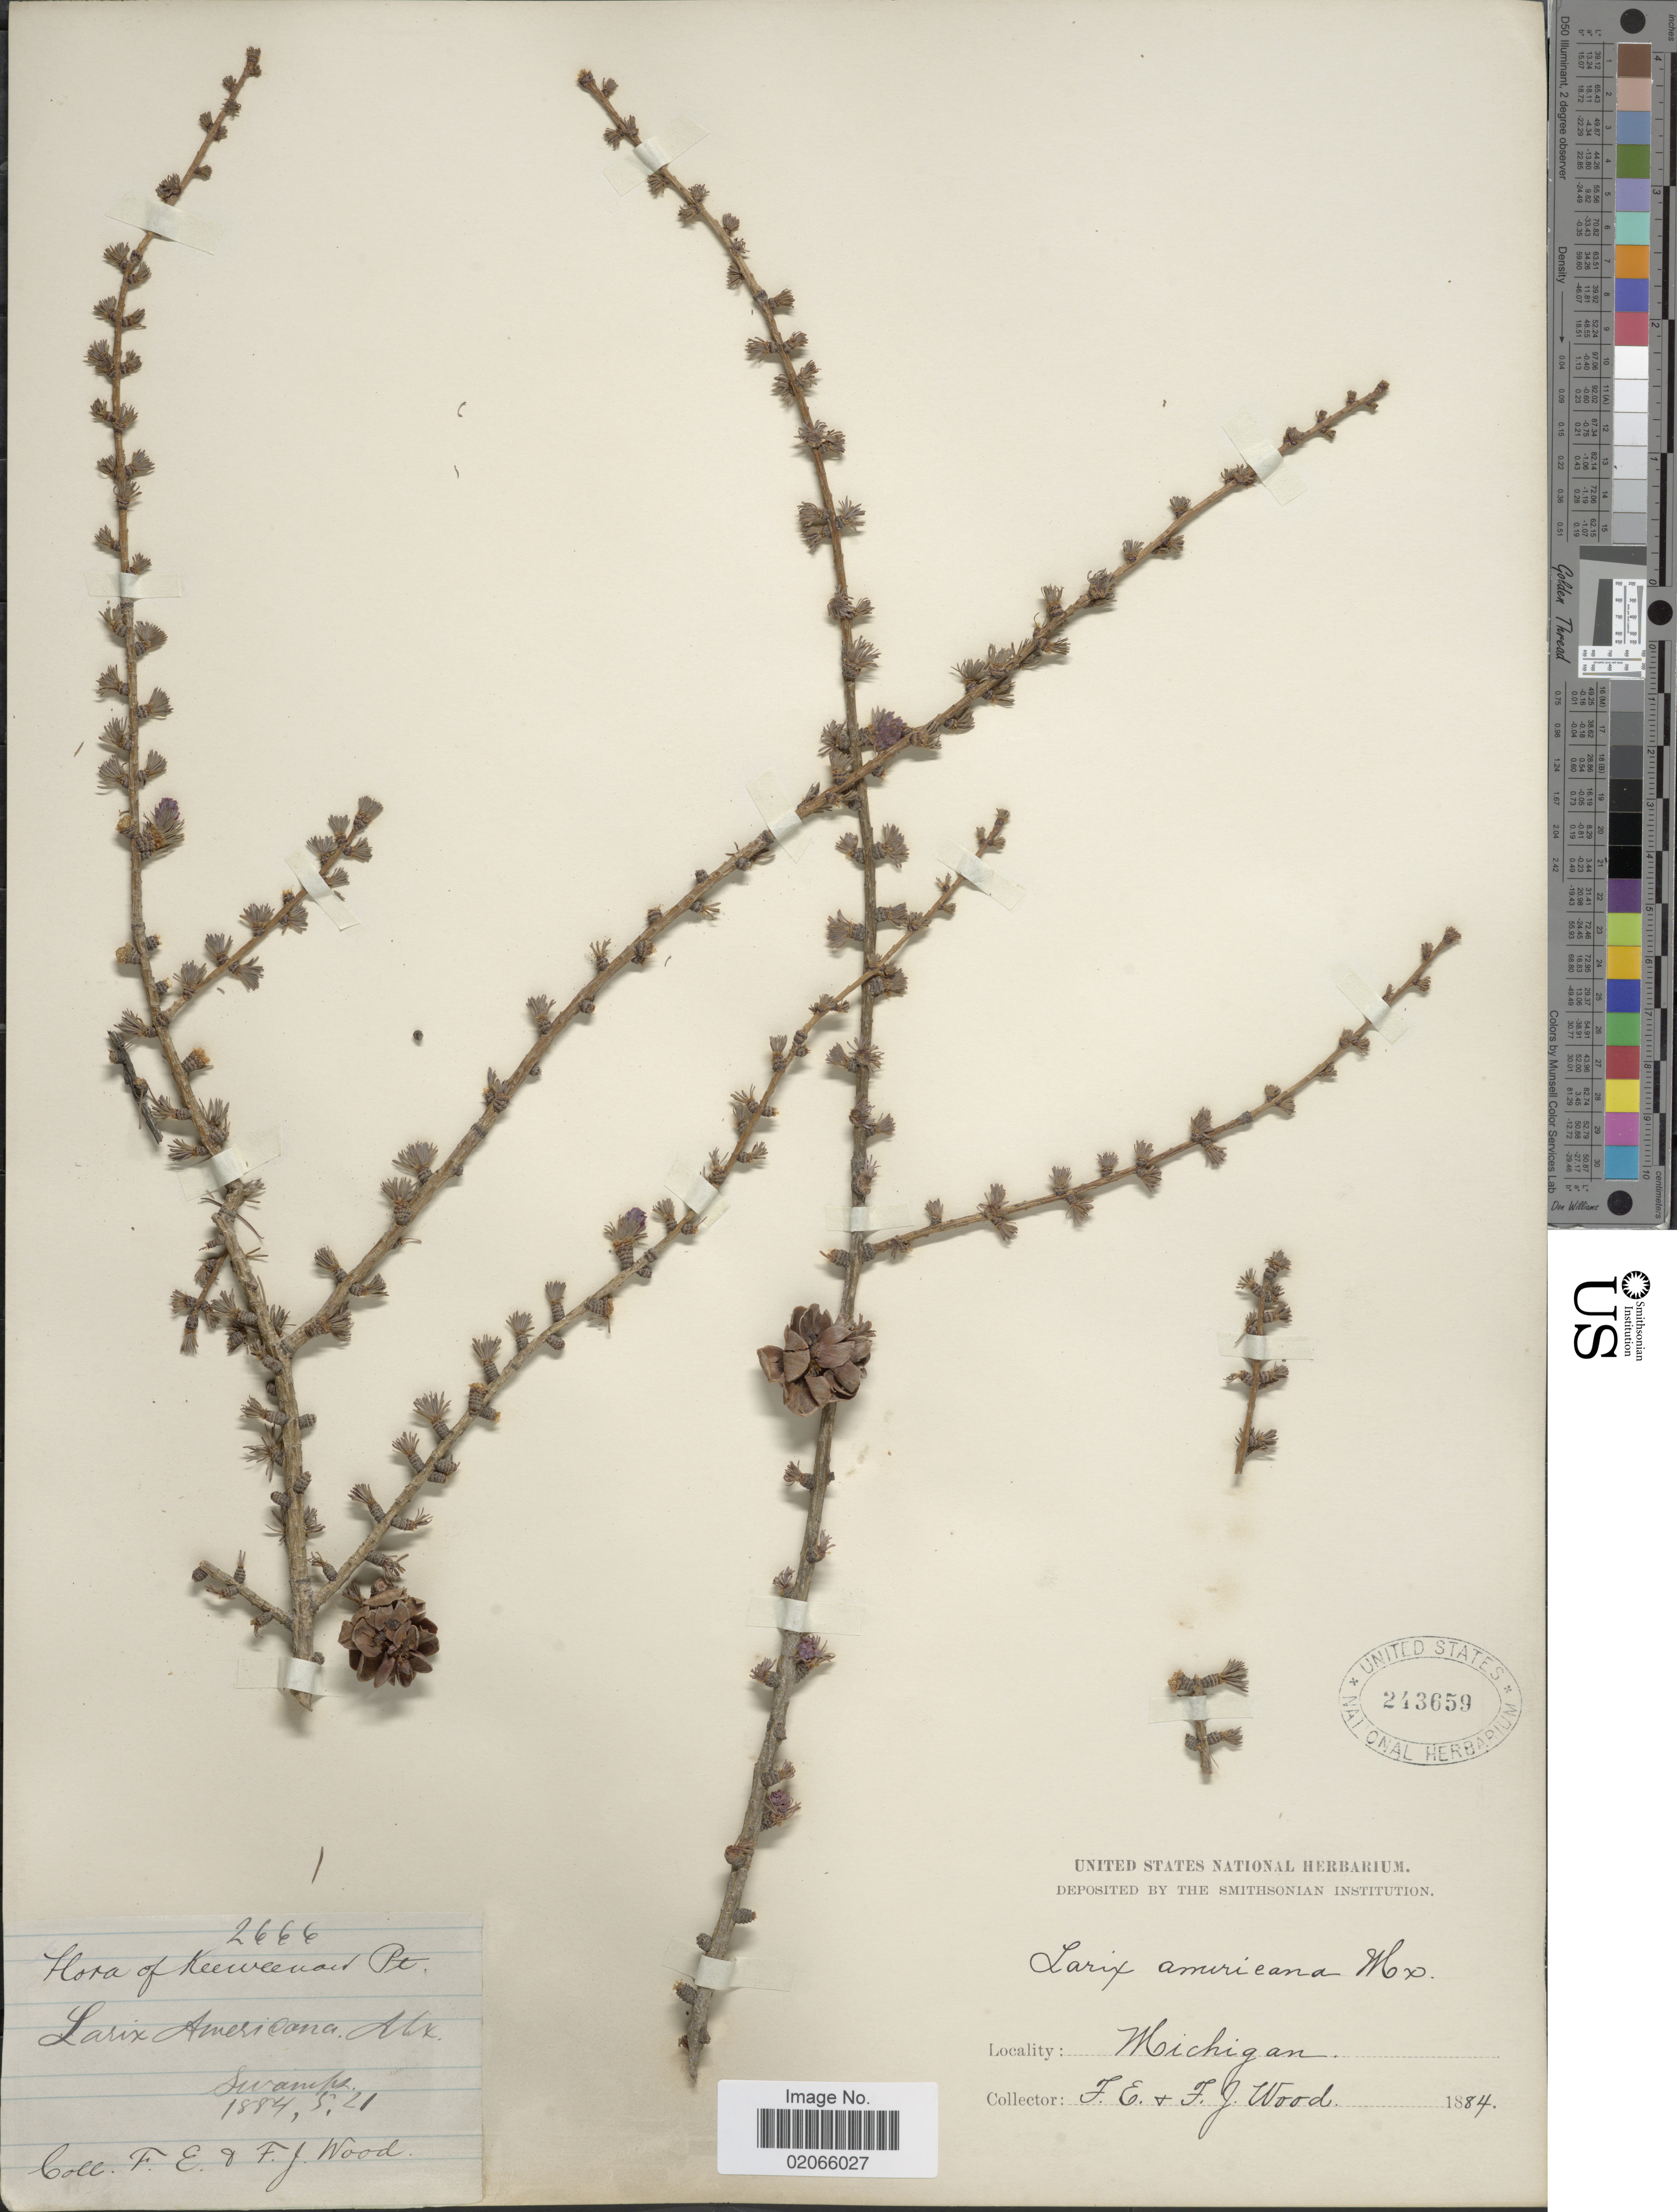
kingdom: Plantae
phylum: Tracheophyta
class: Pinopsida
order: Pinales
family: Pinaceae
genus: Larix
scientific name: Larix laricina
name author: (Du Roi) K. Koch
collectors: F. Wood & F. Wood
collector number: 2666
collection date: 1884-05-21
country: United States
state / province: Michigan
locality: Swamps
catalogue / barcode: US 243659